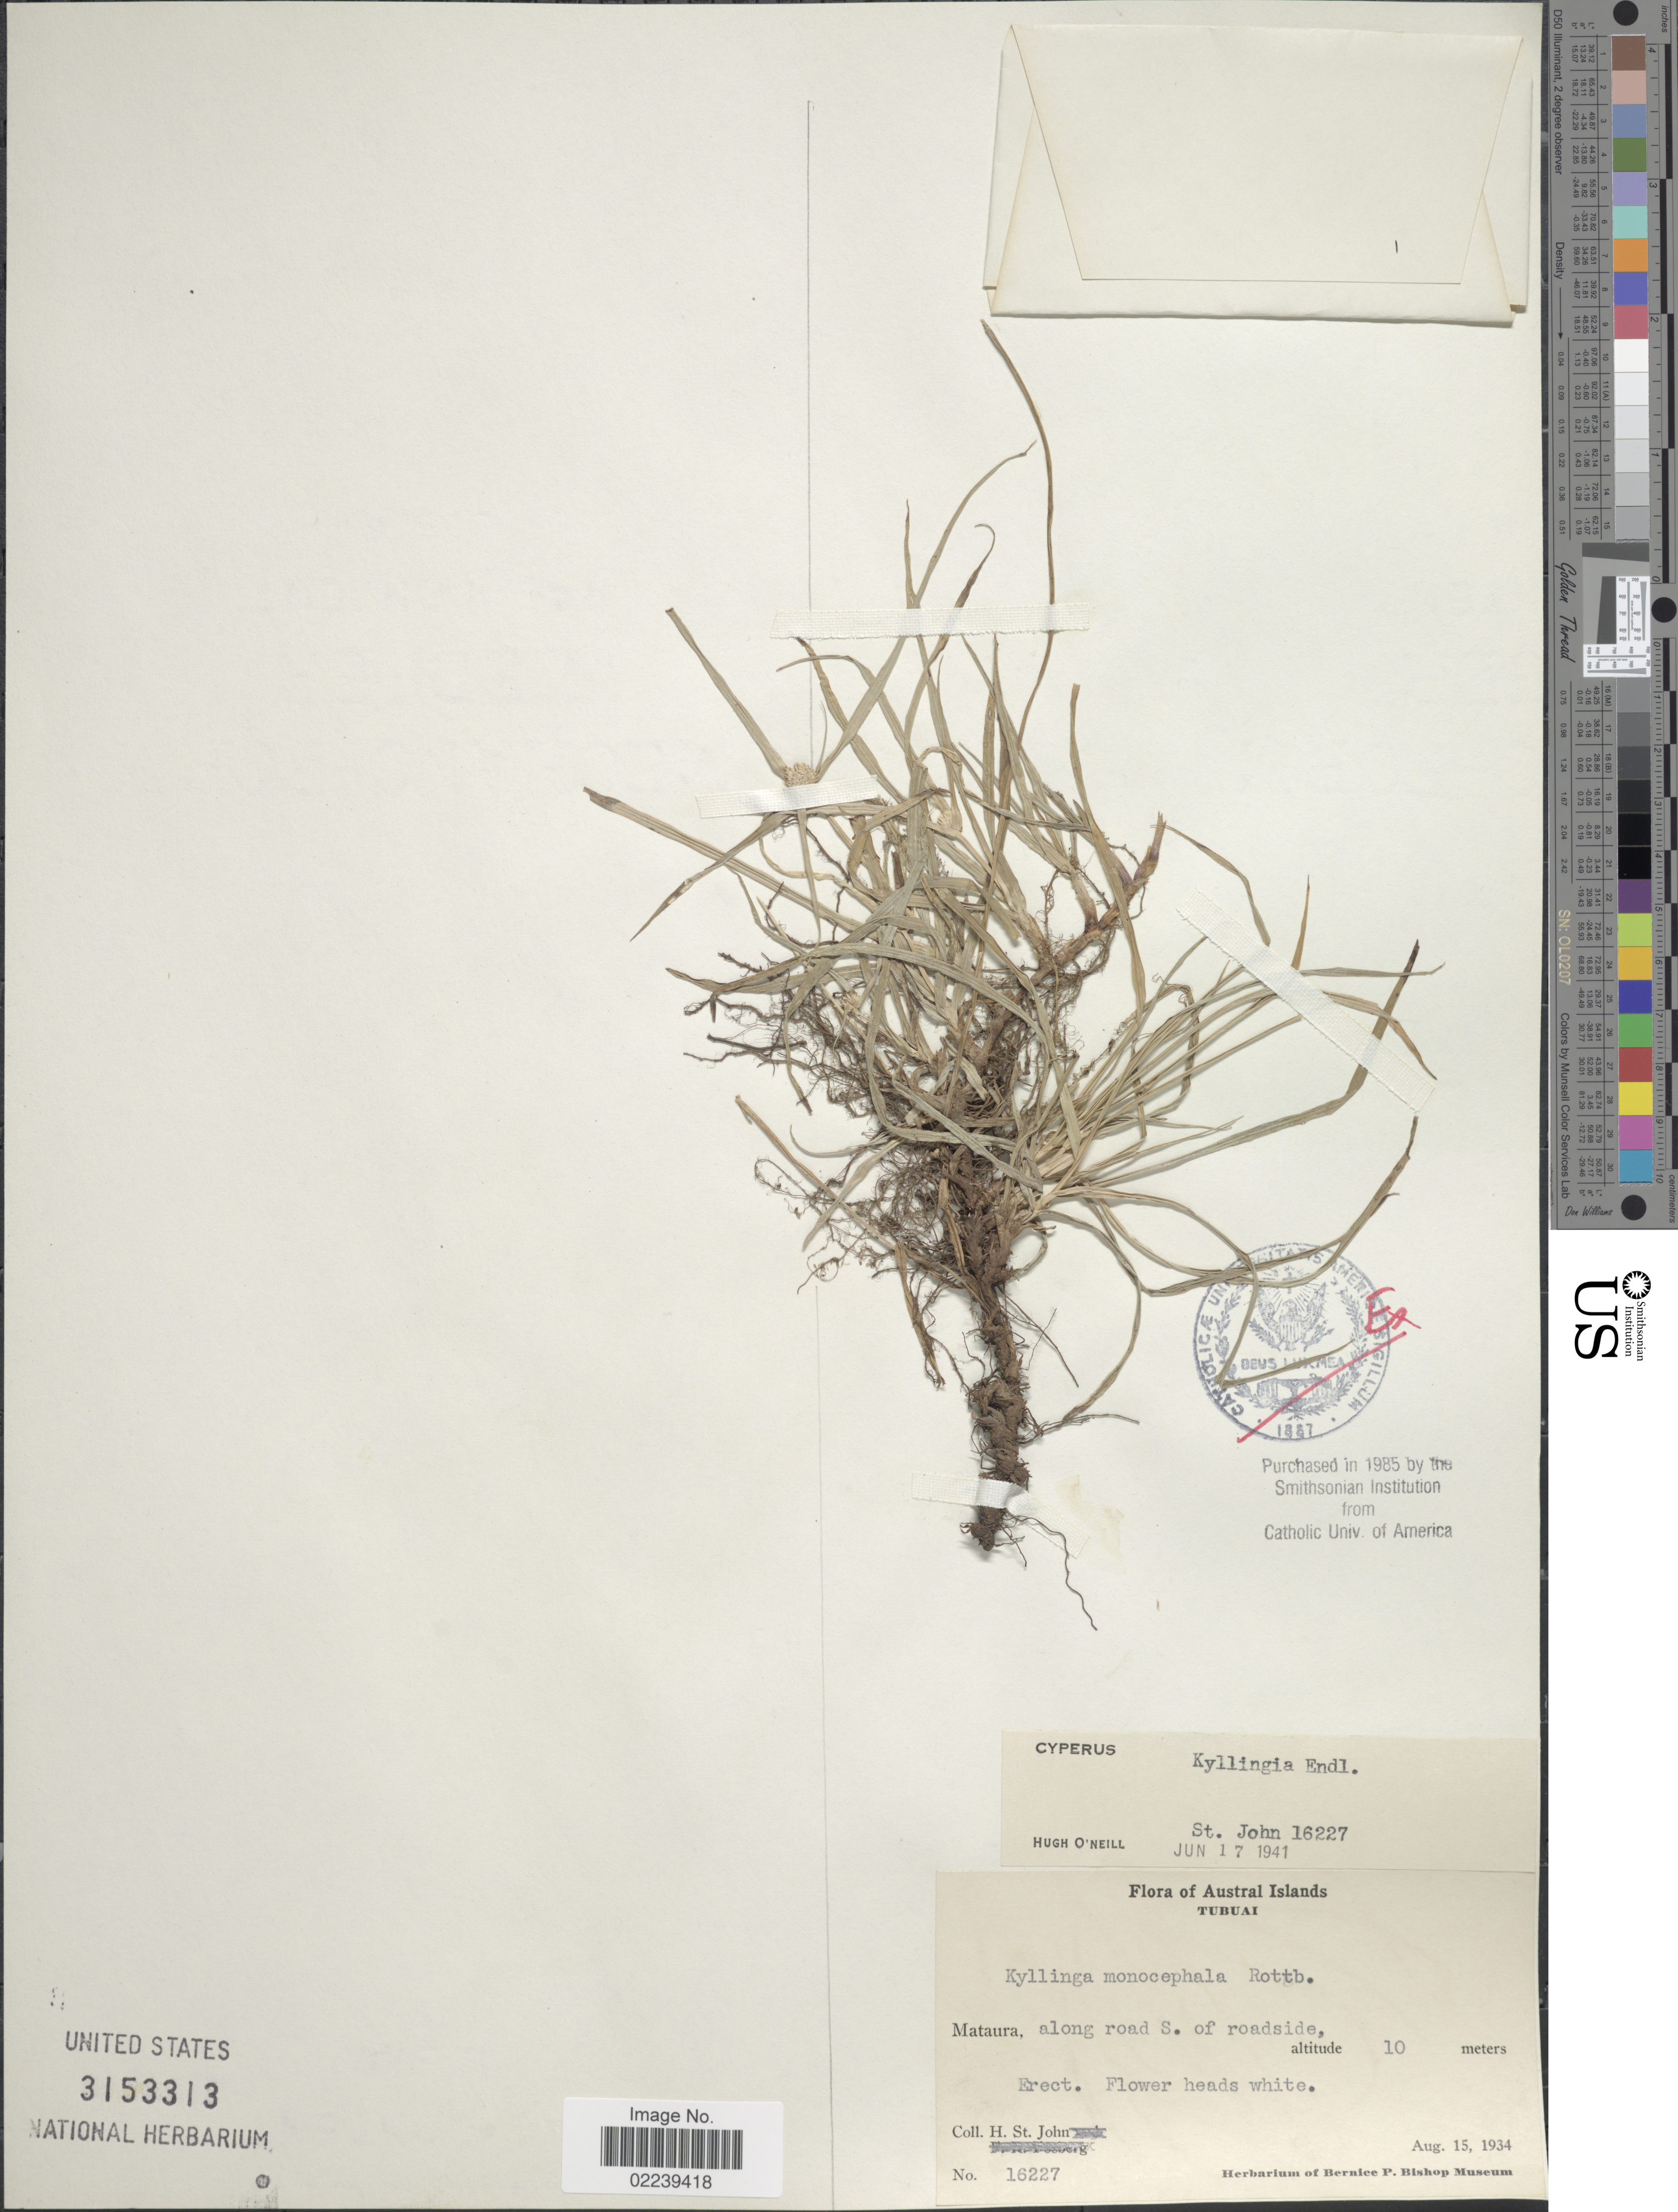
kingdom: Plantae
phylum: Tracheophyta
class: Liliopsida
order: Poales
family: Cyperaceae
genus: Cyperus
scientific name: Cyperus mindorensis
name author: (Steud.) Huygh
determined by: Strong, M. T., (US), Smithsonian Institution - National Museum of Natural History (UNITED STATES)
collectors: H. St. John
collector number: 16227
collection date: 1934-08-15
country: French Polynesia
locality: Austral Islands, Tubuai, Mataura, along road S of roadside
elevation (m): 10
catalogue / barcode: US 3153313